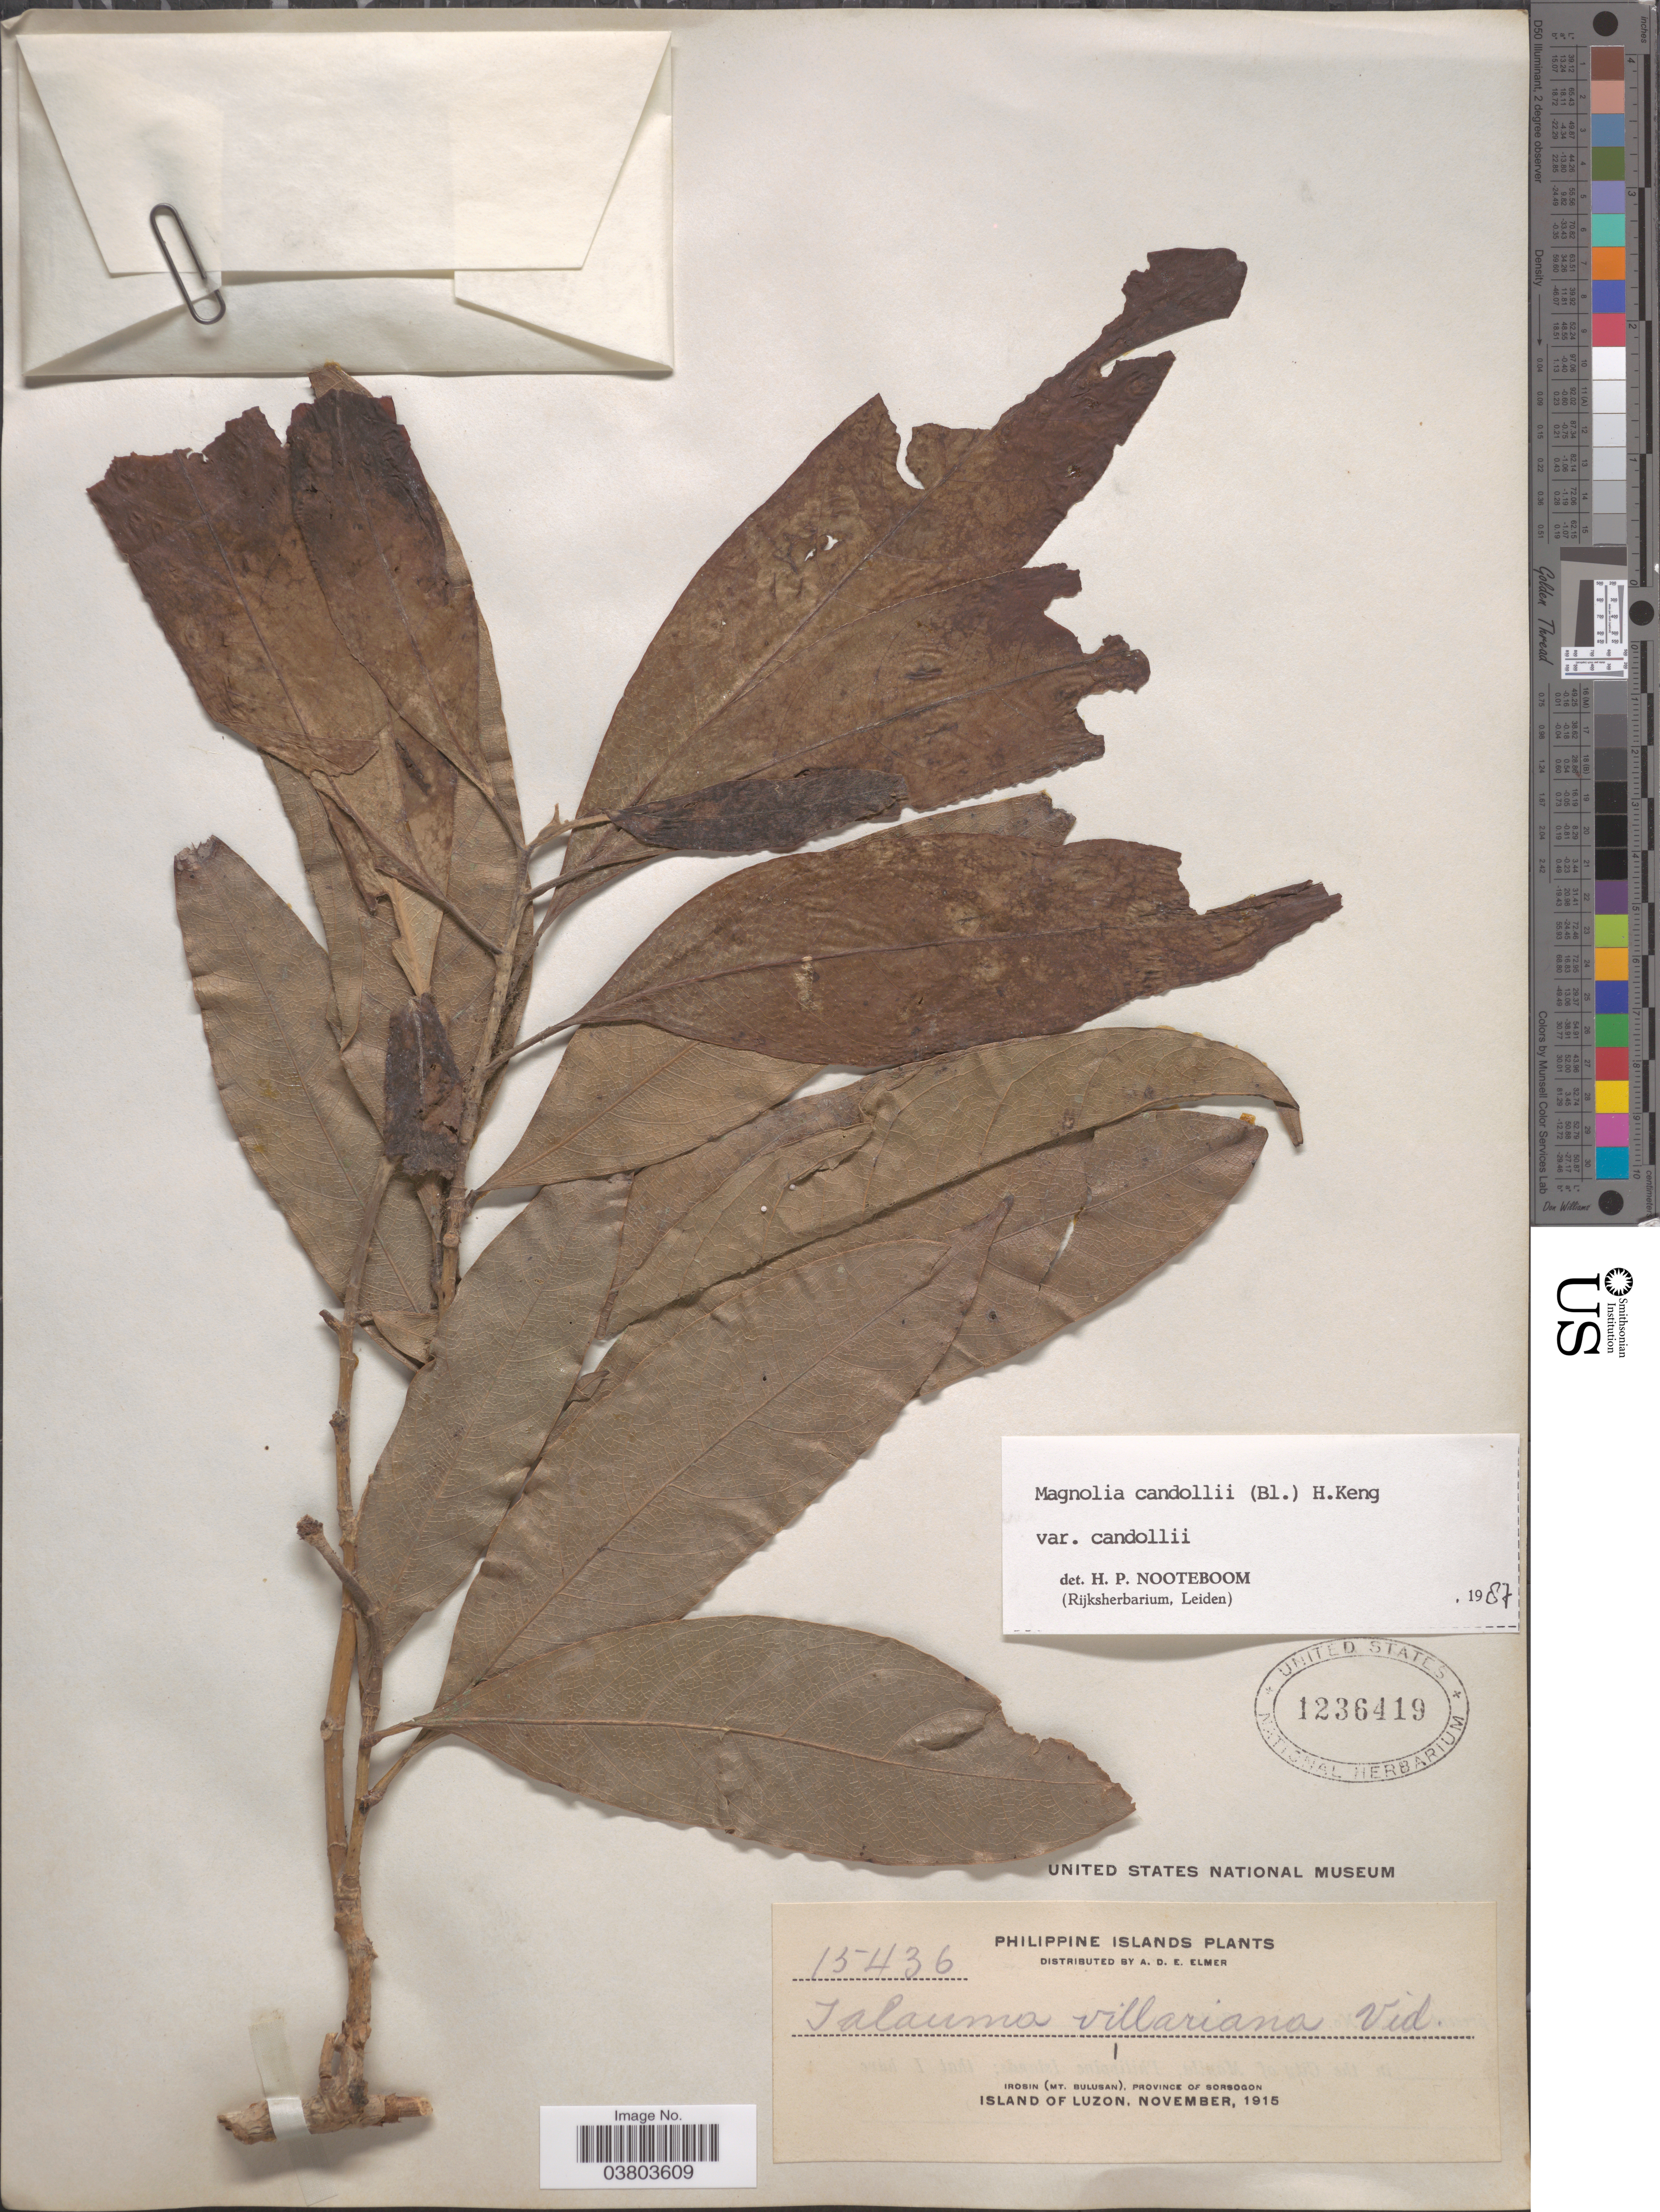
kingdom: Plantae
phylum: Tracheophyta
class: Magnoliopsida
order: Magnoliales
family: Magnoliaceae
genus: Magnolia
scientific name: Magnolia candollei var. candollei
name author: Link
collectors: A. D. E. Elmer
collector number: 15436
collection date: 1915-11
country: Philippines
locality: Irosin (Mt. Bulusan), Province of Sorsogon. Island of Luzon.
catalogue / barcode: US 1236419